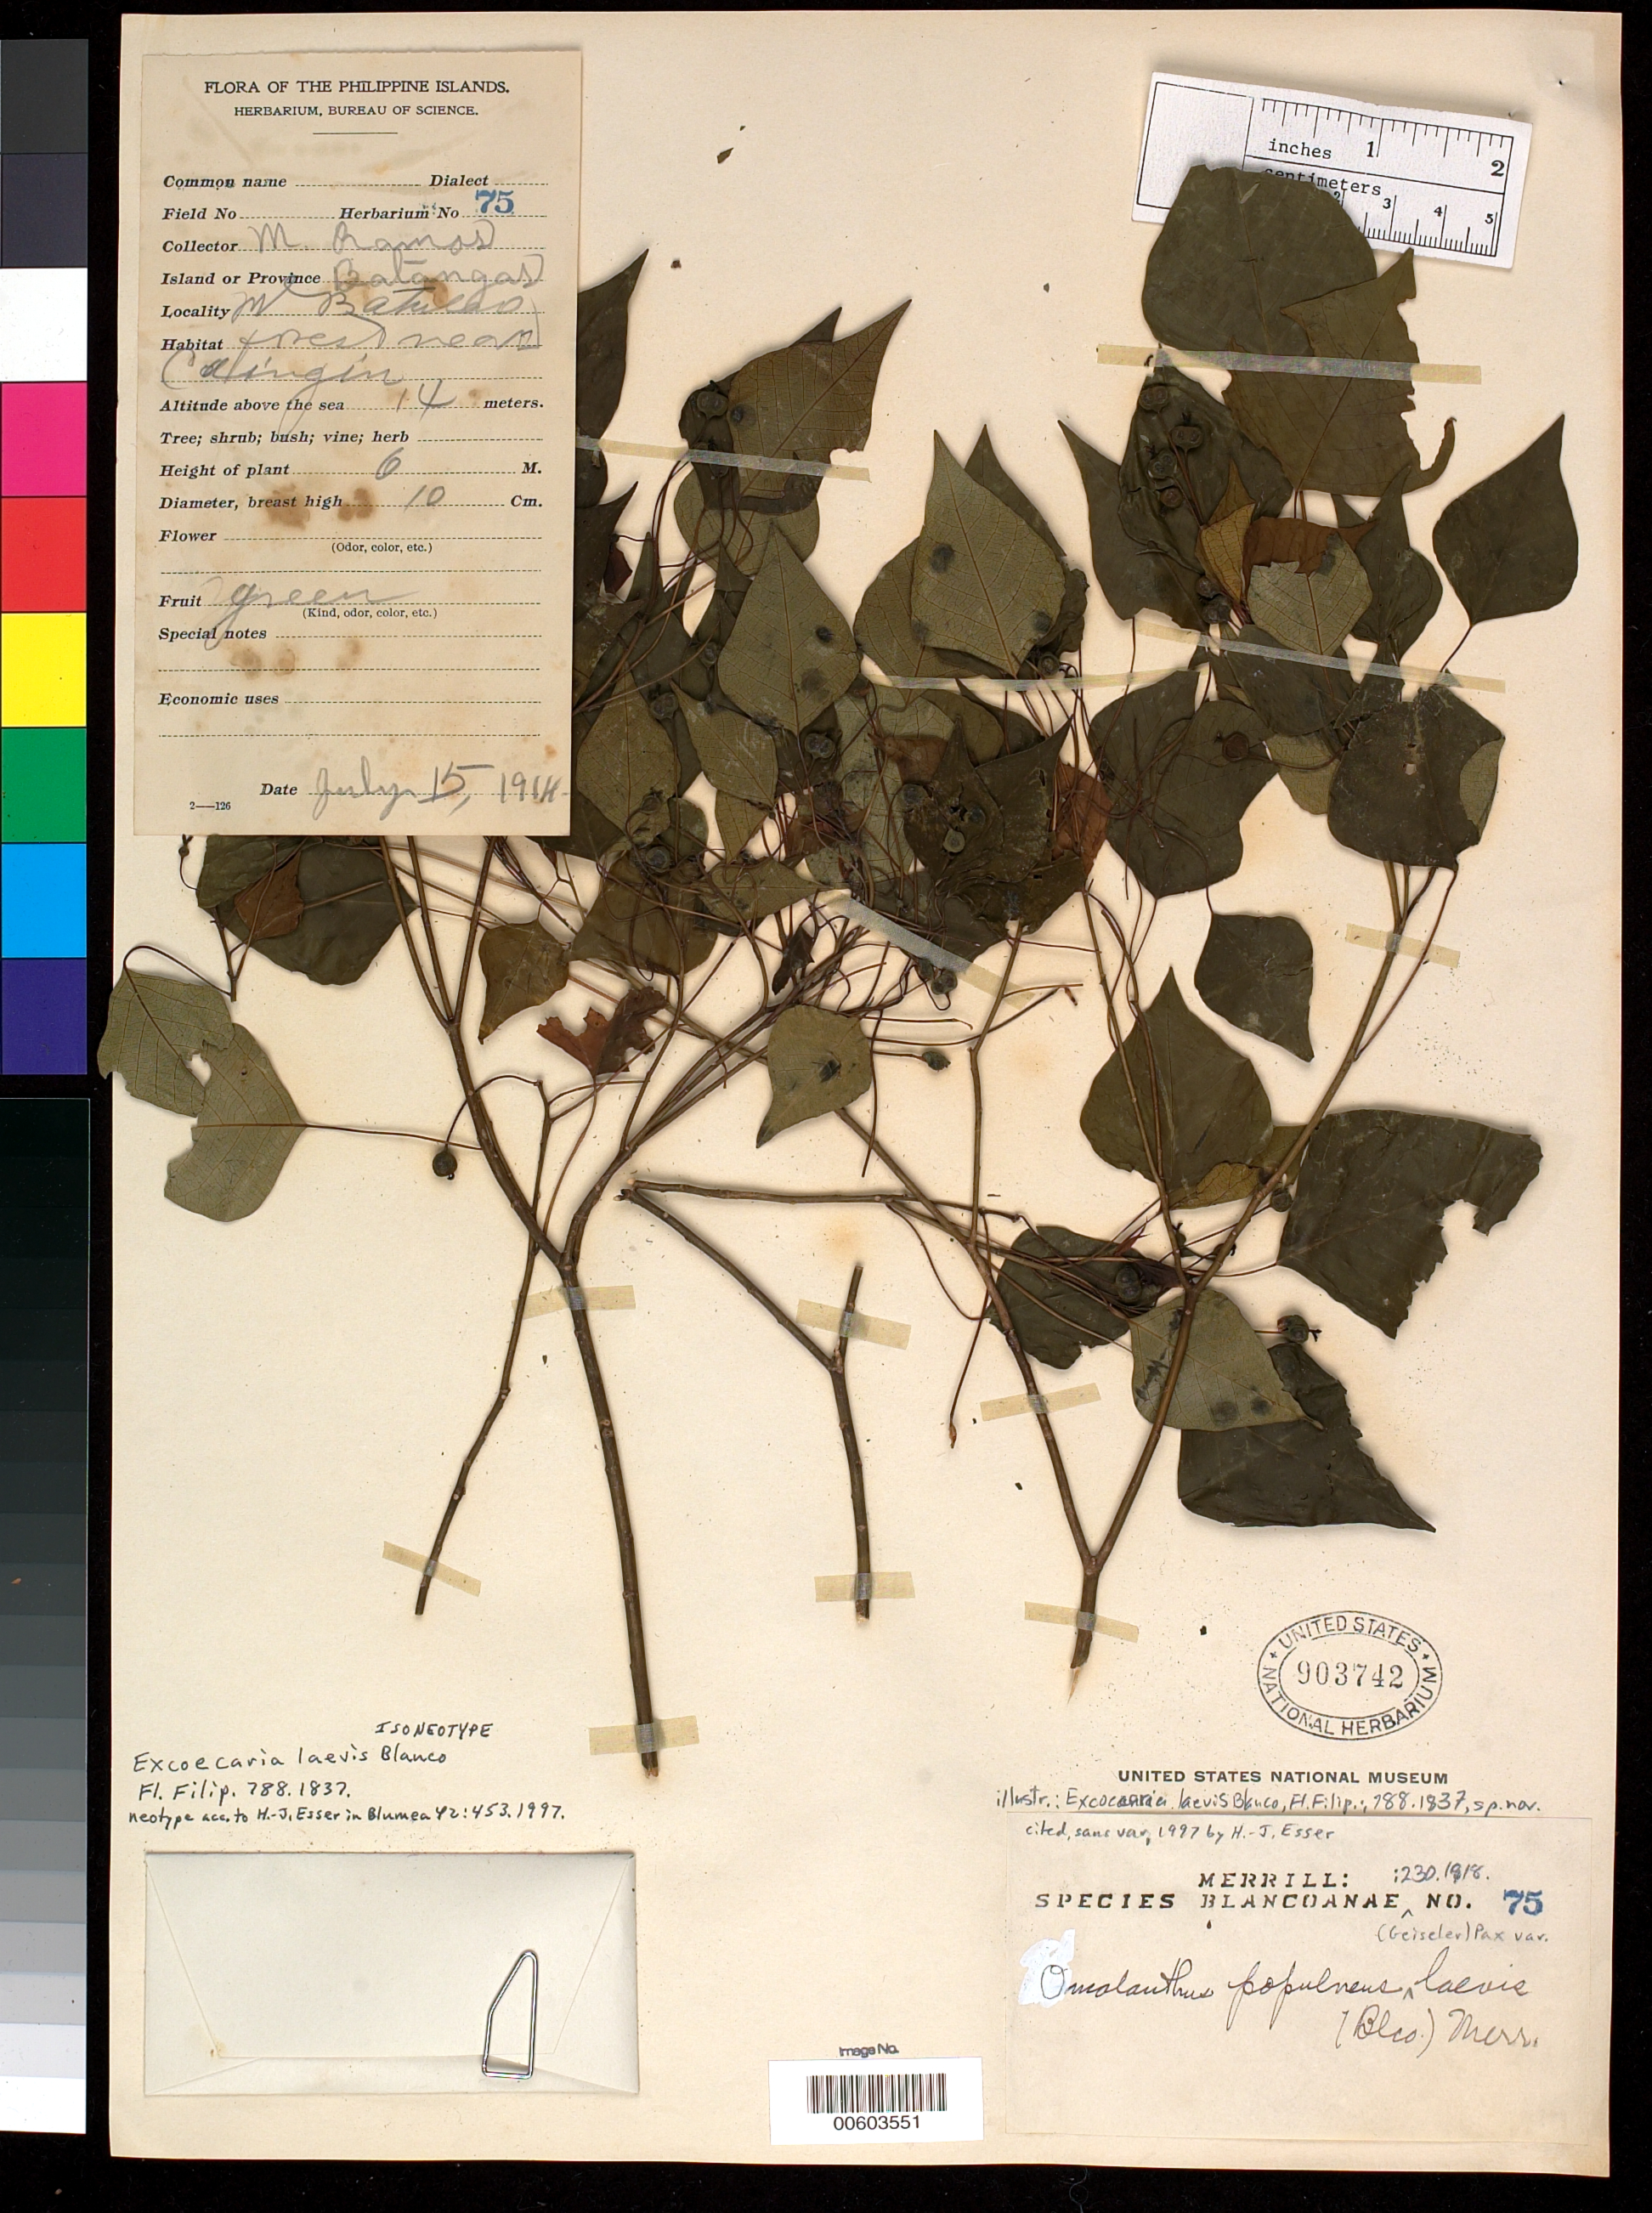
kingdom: Plantae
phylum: Tracheophyta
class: Magnoliopsida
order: Malpighiales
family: Euphorbiaceae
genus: Excoecaria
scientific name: Excoecaria laevis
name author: Blanco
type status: Isoneotype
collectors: E. D. Merrill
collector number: Sp. Blancoan. 0075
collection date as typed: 15 Jul 1914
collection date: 1914-07-15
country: Philippines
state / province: Calabarzon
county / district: Batangas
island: Luzon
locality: W Batucas, near Catingin.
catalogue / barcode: US 903742